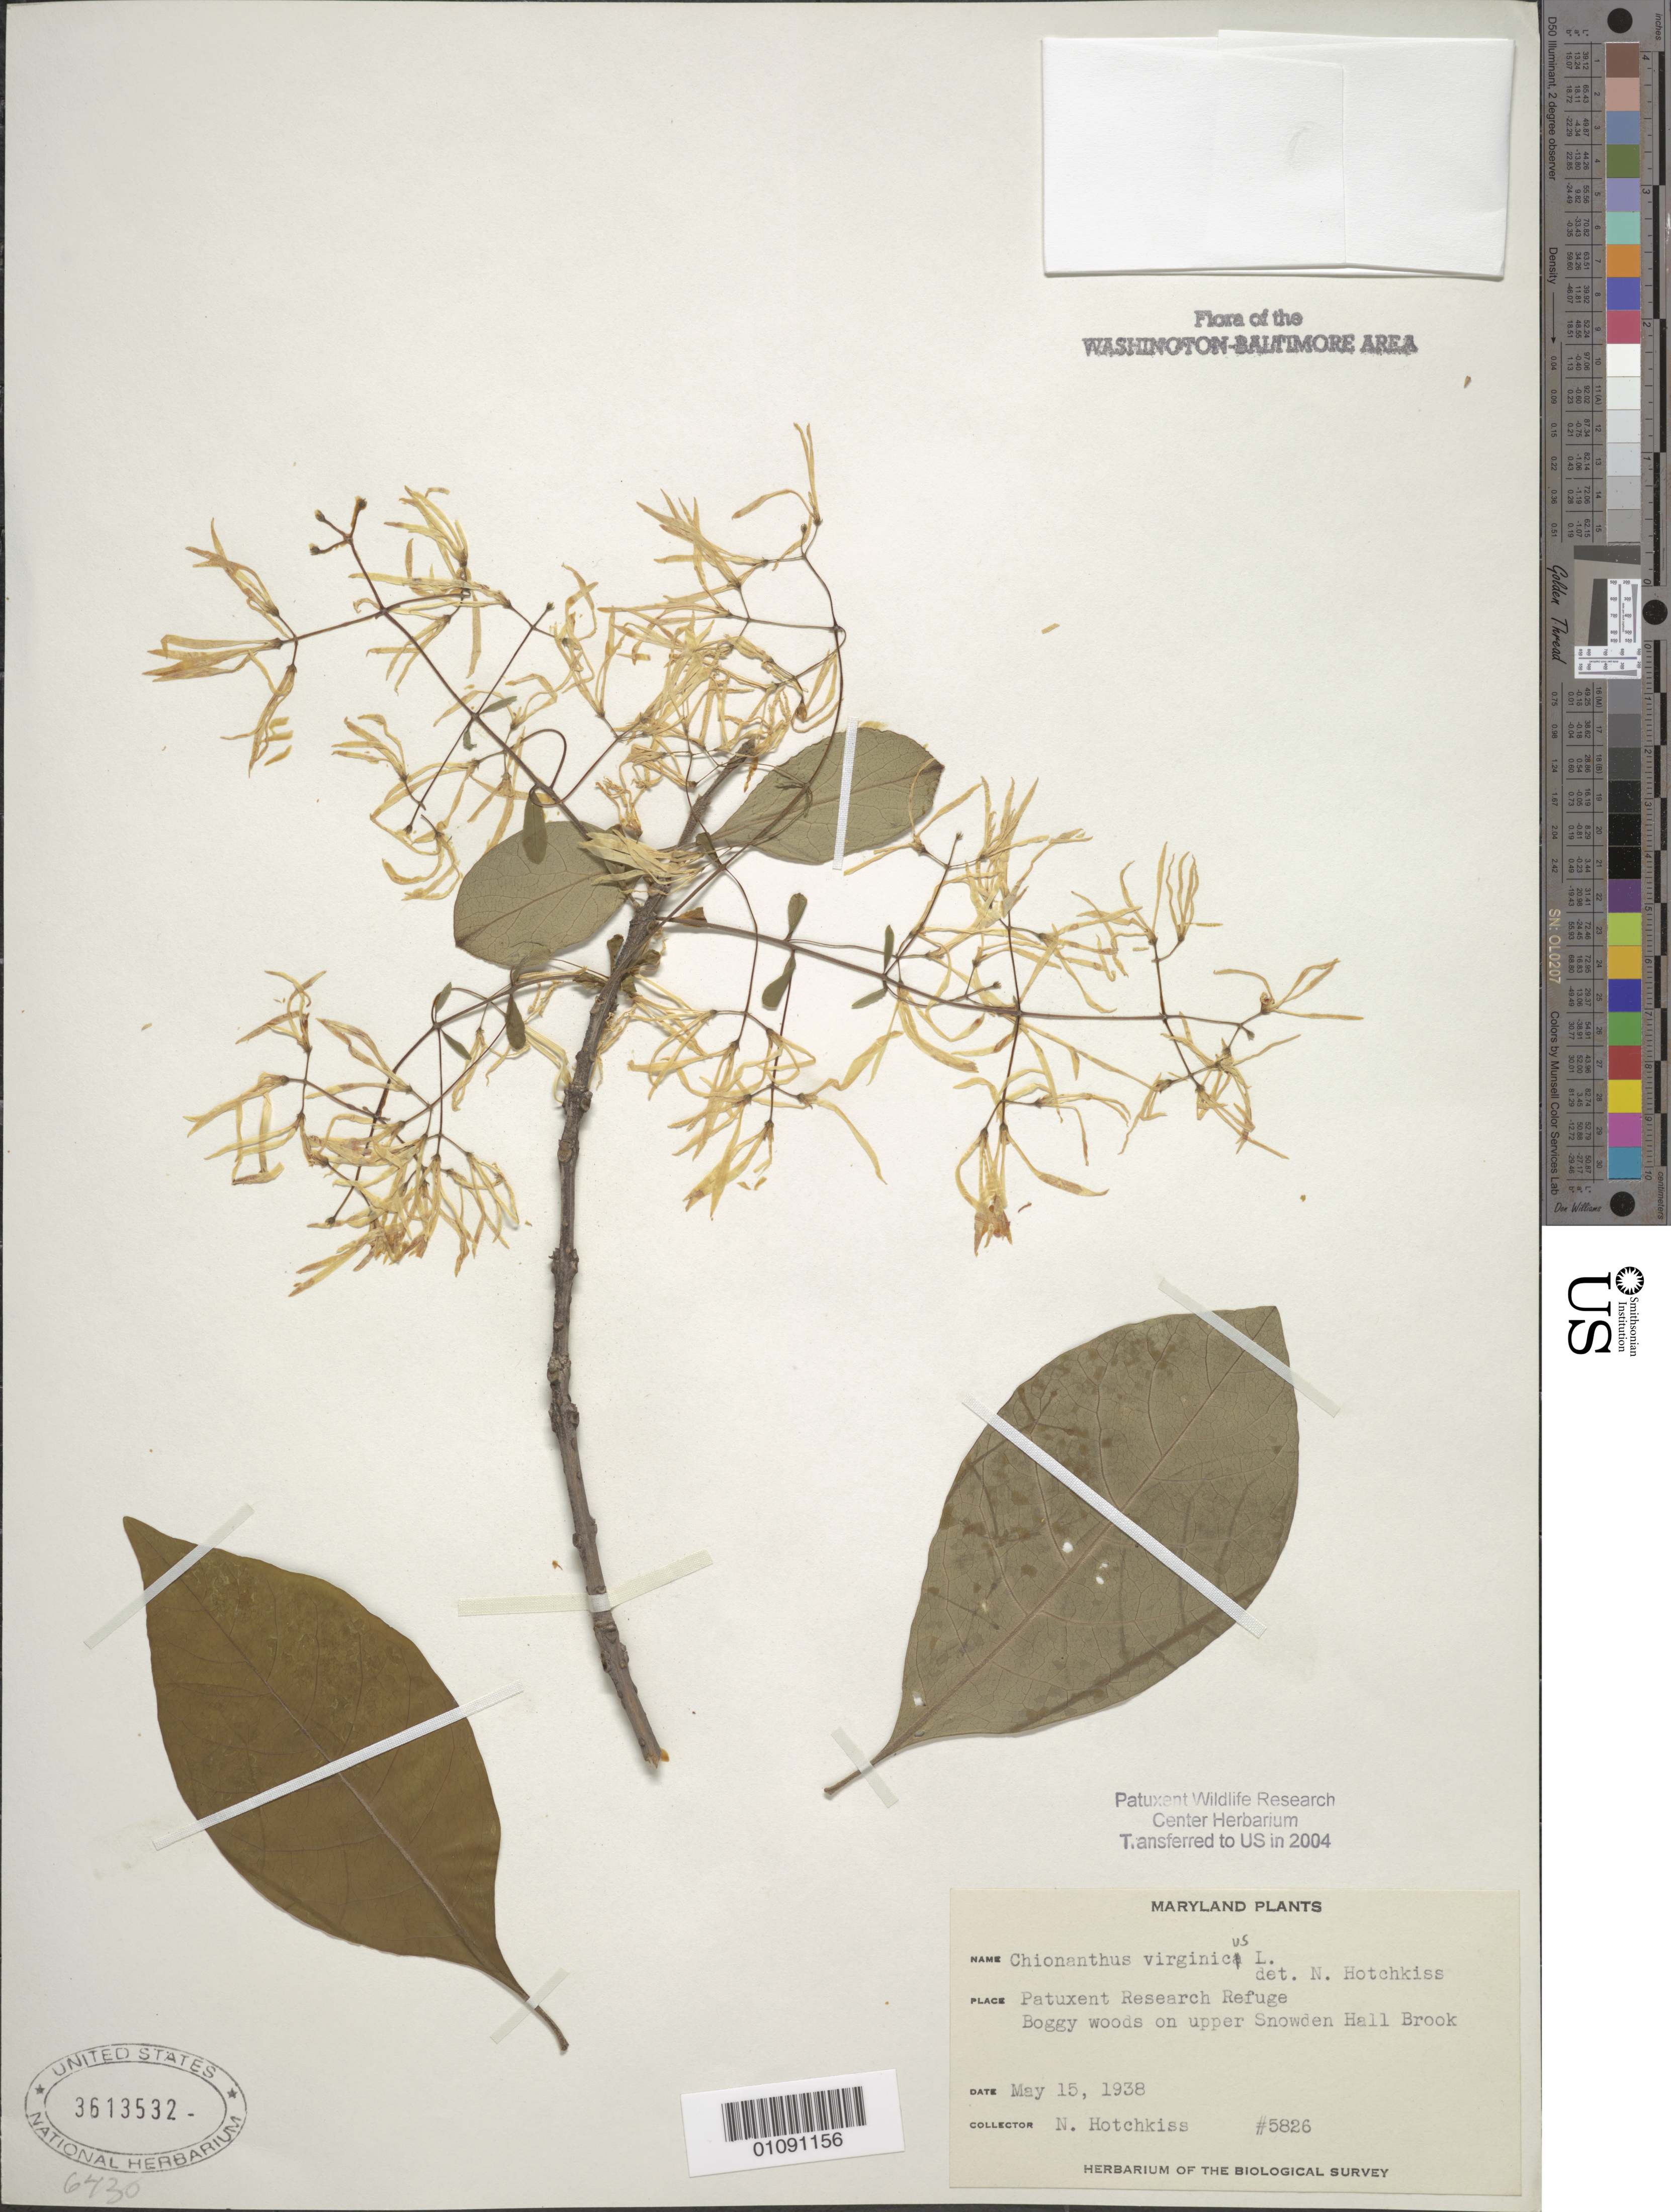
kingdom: Plantae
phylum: Tracheophyta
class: Magnoliopsida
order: Lamiales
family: Oleaceae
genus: Chionanthus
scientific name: Chionanthus virginicus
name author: L.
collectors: N. Hotchkiss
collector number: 5826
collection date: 1938-05-15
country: United States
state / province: Maryland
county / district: Prince George's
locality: Patuxent Wildlife Refuge. Upper Snowden Hall Brook.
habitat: Boggy woods.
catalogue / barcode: US 3613532